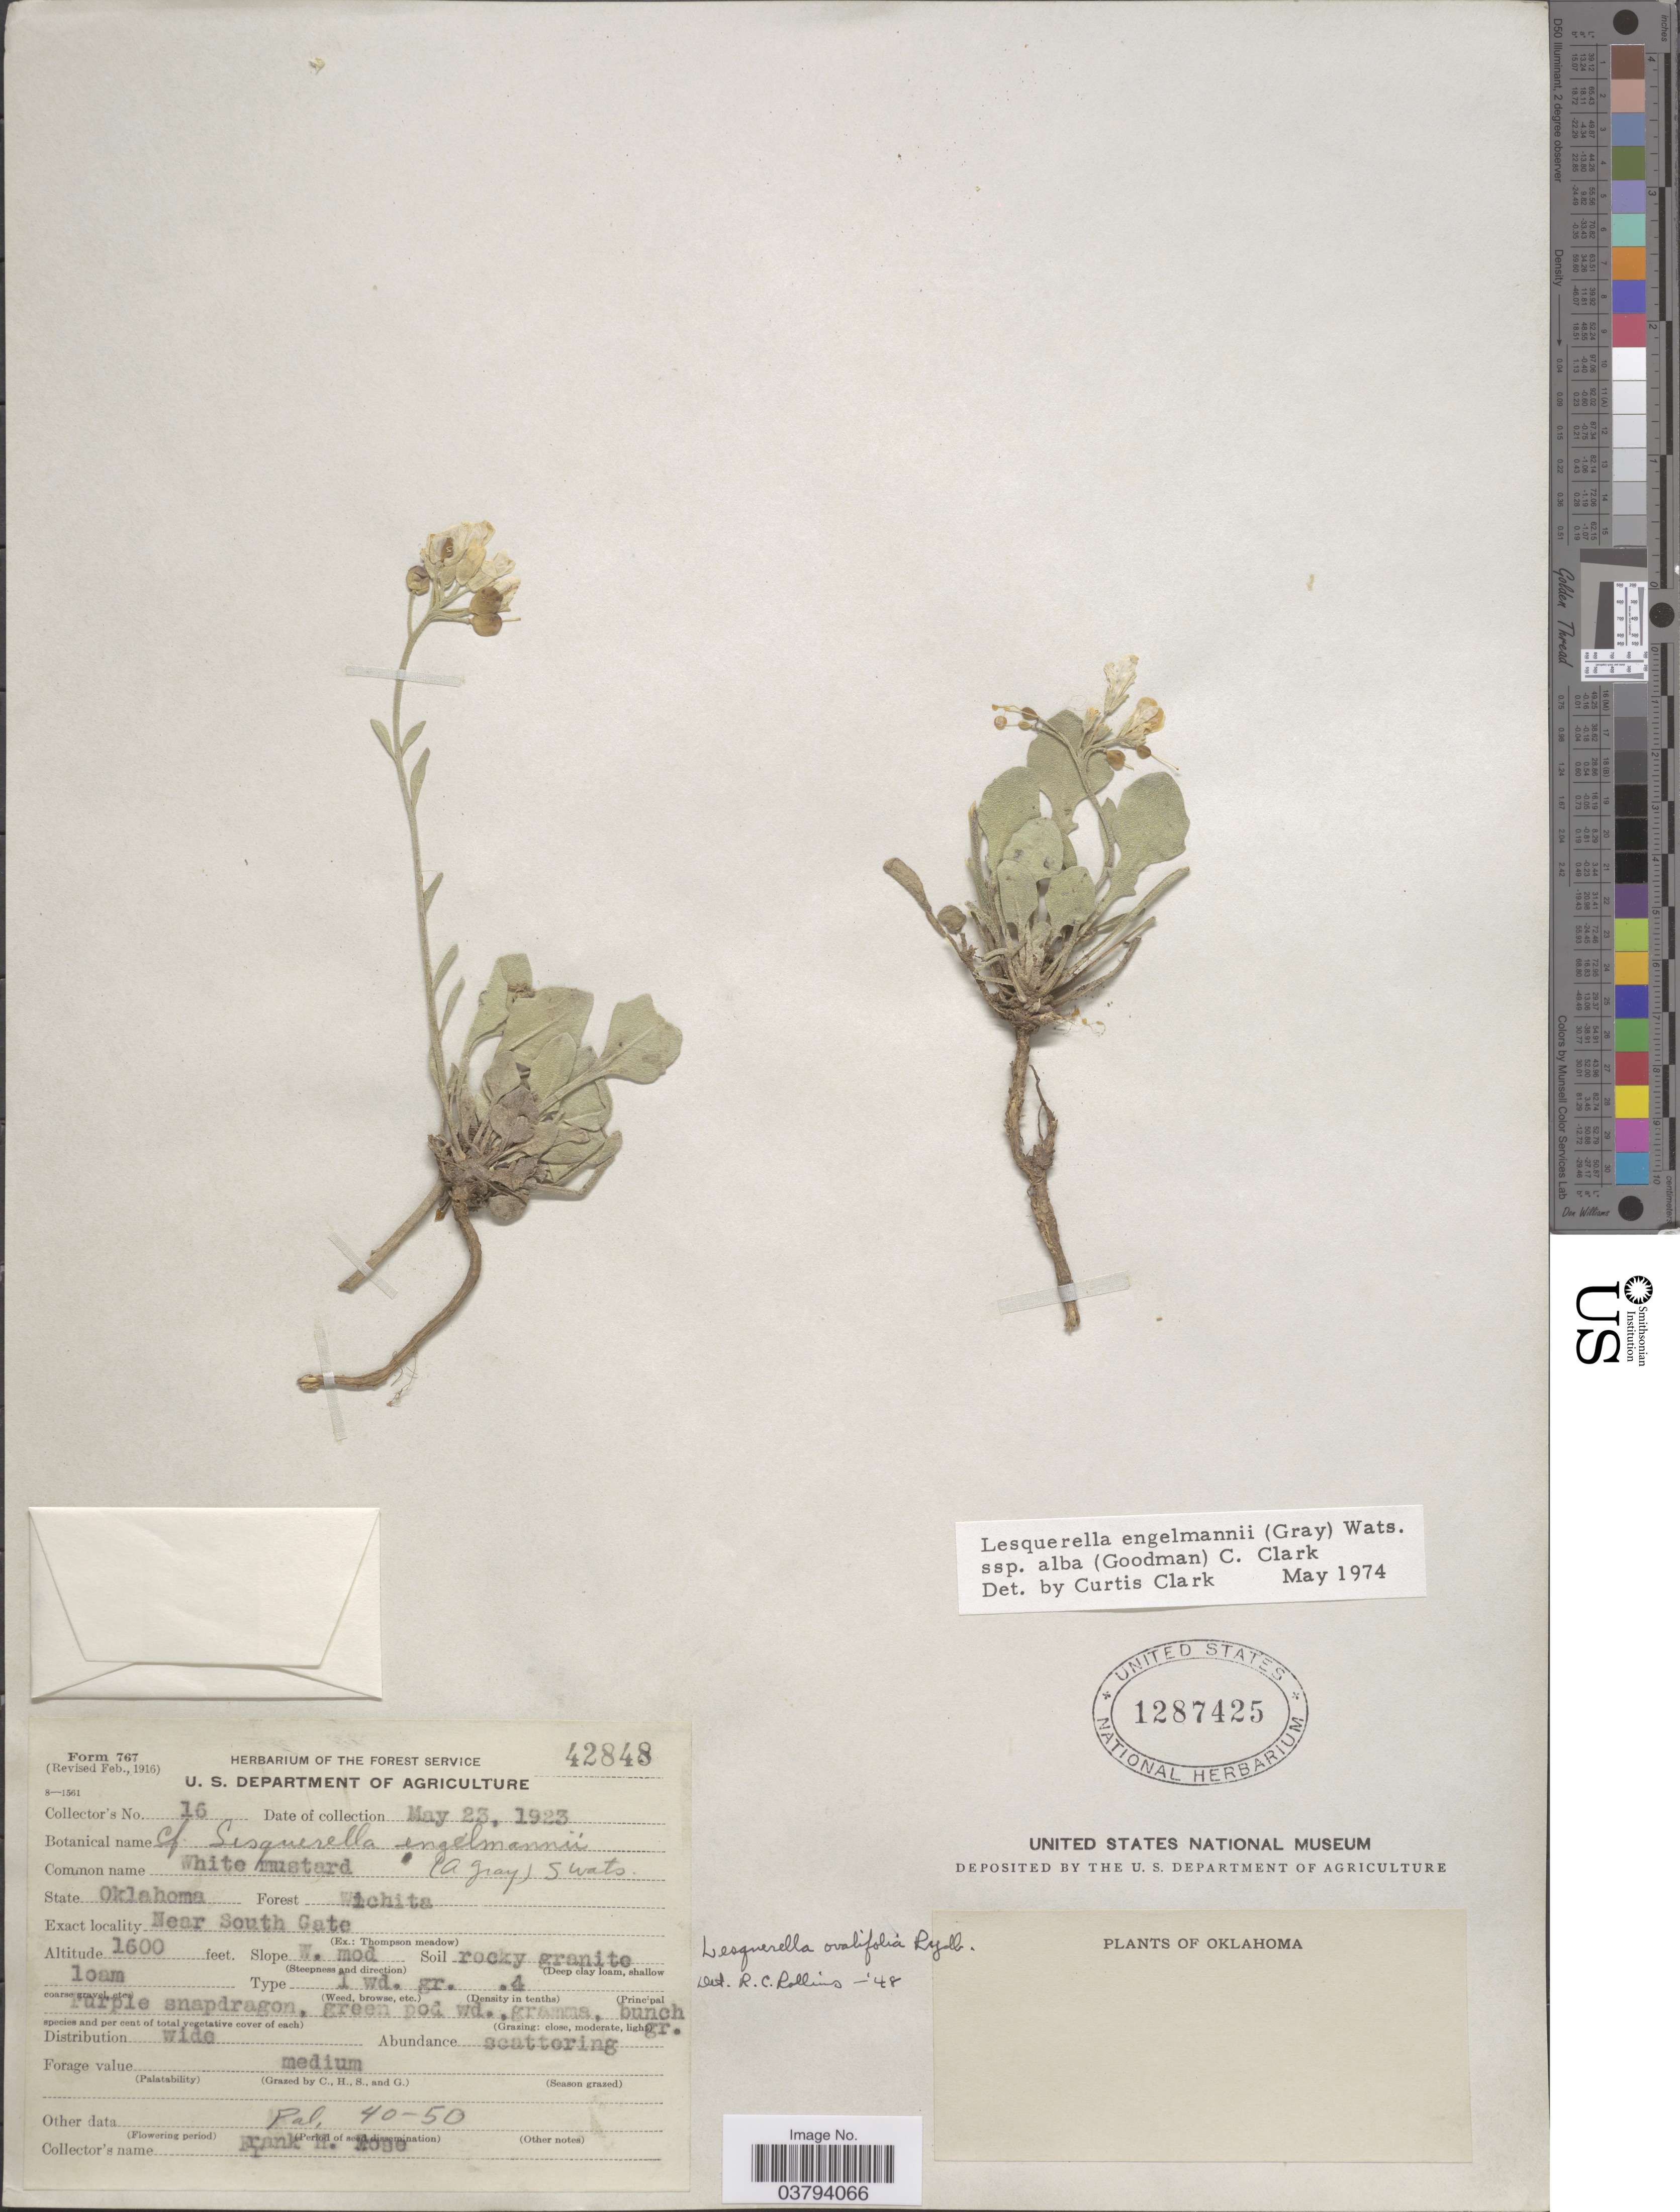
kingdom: Plantae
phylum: Tracheophyta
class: Magnoliopsida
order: Brassicales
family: Brassicaceae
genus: Lesquerella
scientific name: Lesquerella ovalifolia subsp. alba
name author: (Goodman) Rollins & E.A. Shaw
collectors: F. H. Rose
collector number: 16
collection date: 1923-05-23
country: United States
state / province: Oklahoma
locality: Forest Wichita. Near South Gate. Slope W. mod.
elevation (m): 488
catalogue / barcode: US 1287425